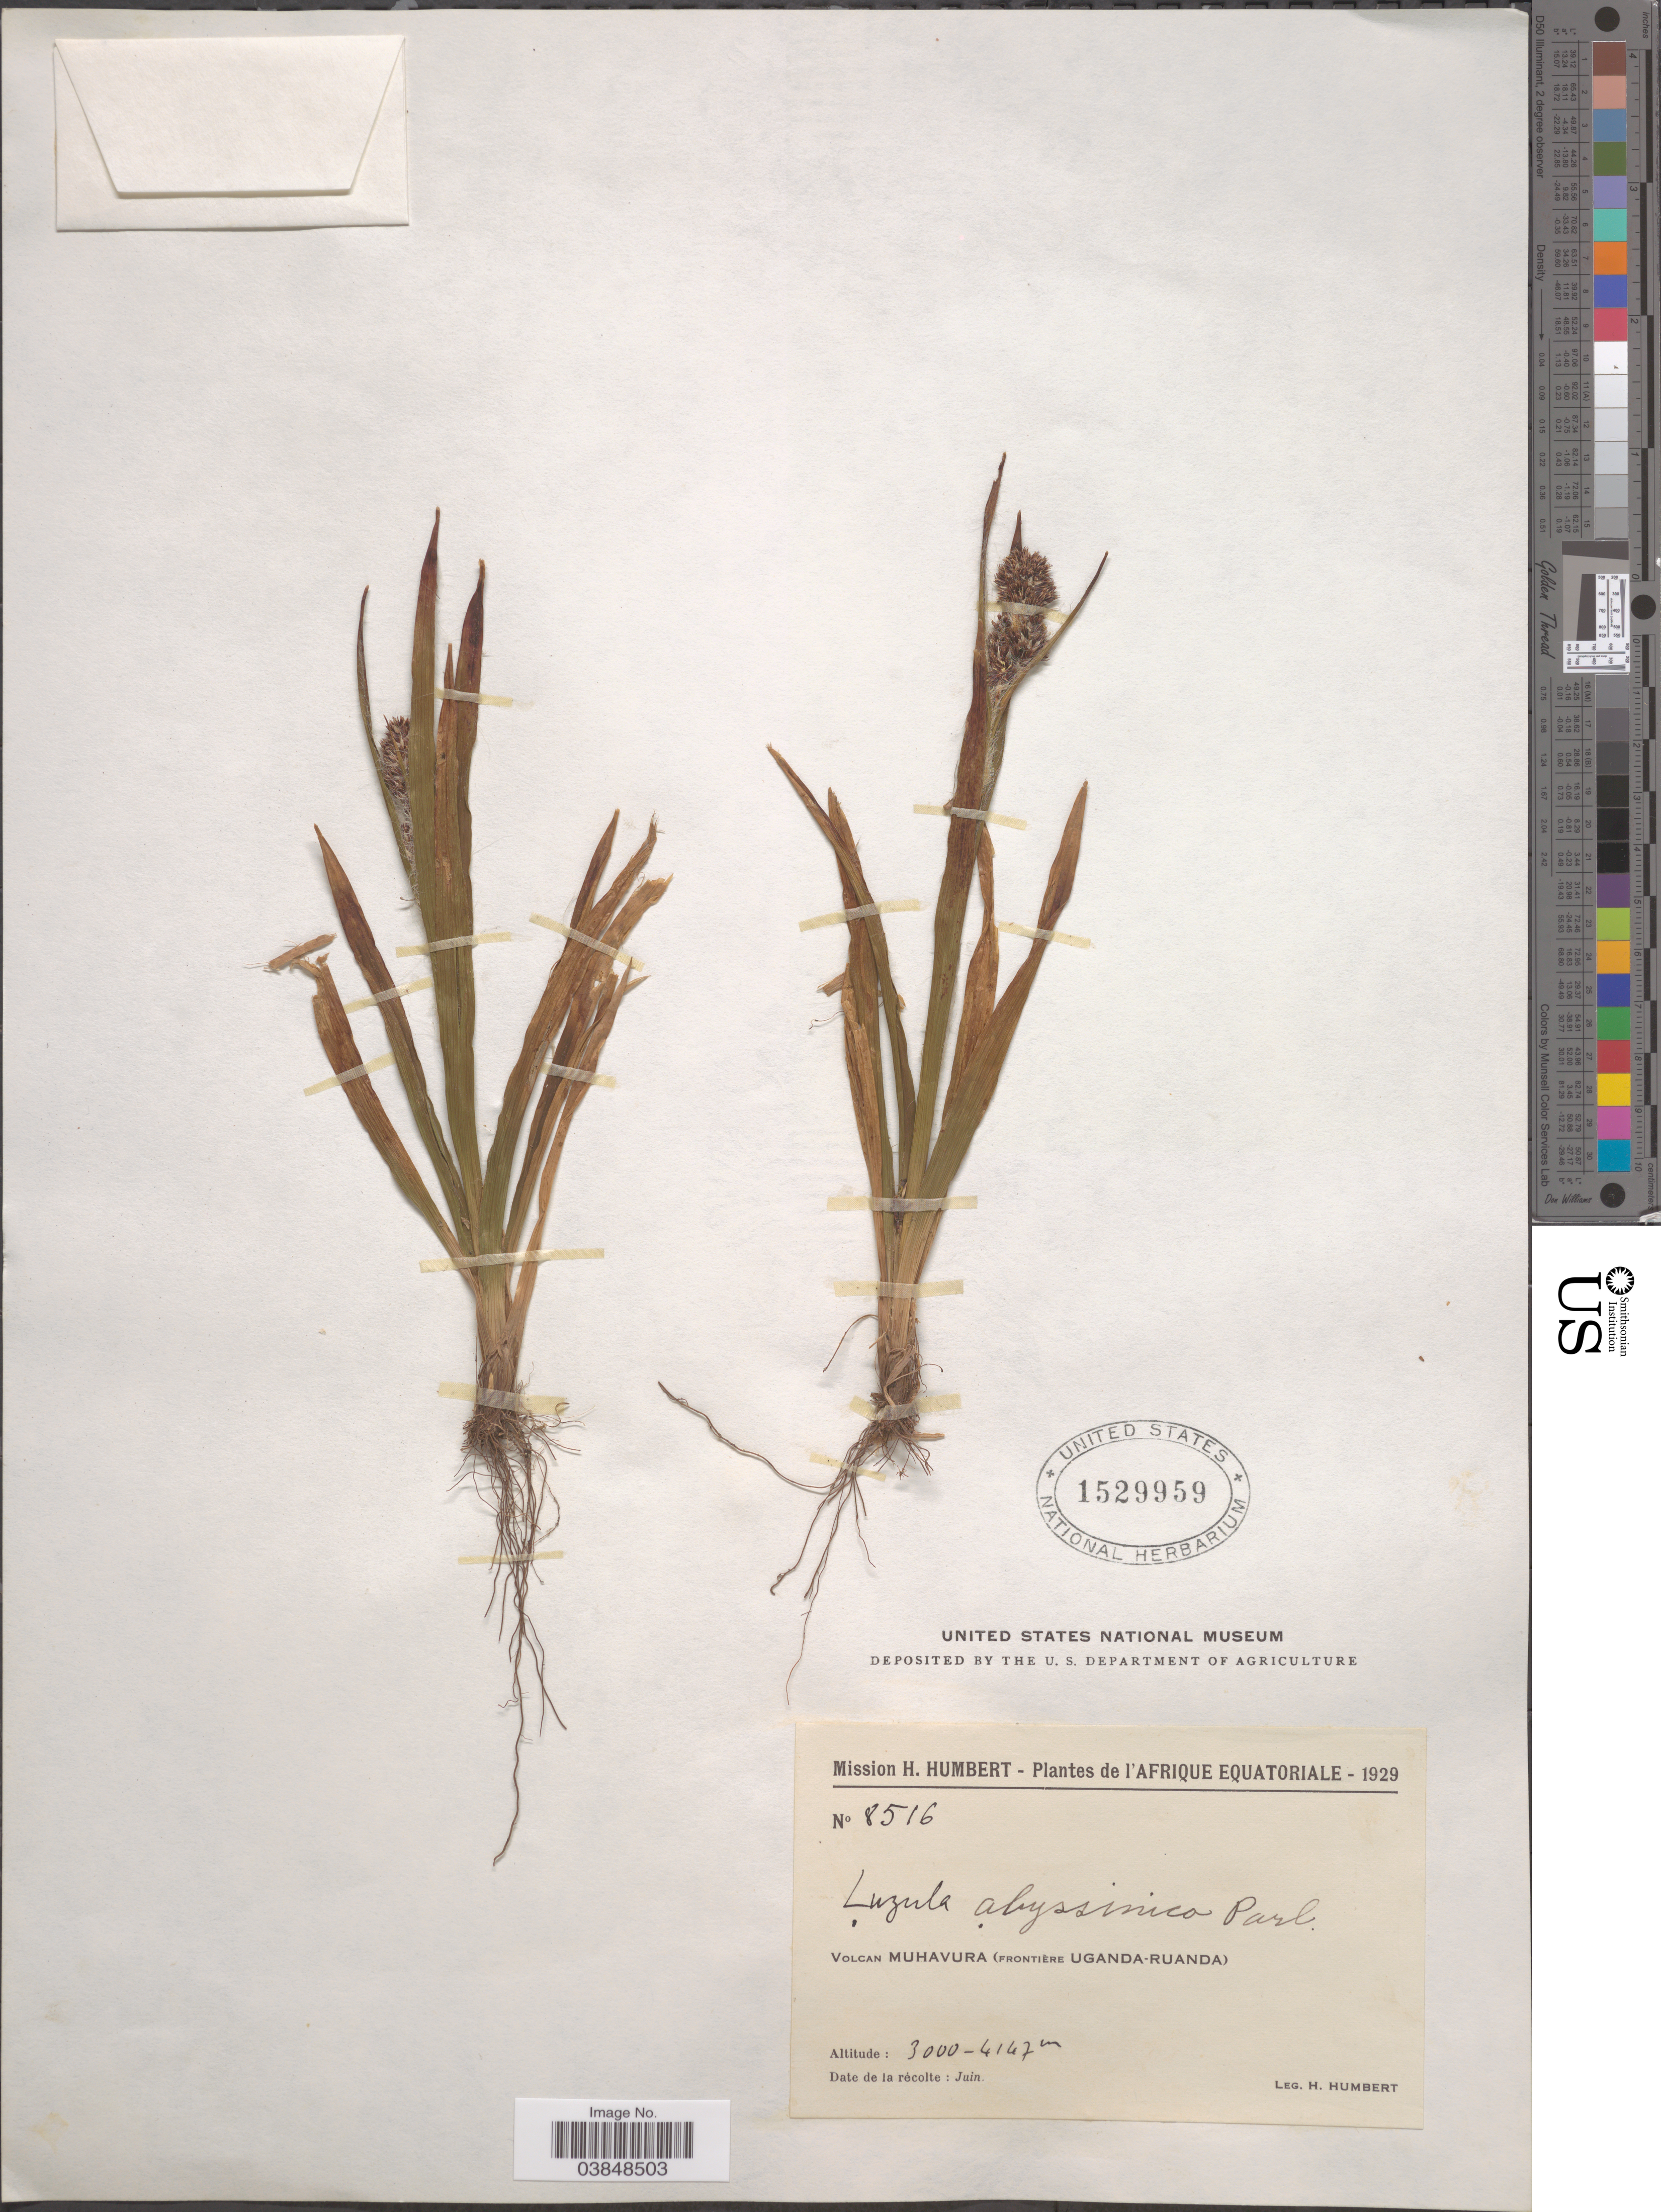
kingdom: Plantae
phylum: Tracheophyta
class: Liliopsida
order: Poales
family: Juncaceae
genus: Luzula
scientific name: Luzula abyssinica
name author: Parl.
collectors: H. Humbert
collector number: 8516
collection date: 1929-06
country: Uganda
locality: L'Afrique Equatoriale. Volcan Muhavura (frontière Uganda-Ruanda).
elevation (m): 3000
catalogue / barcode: US 1529959